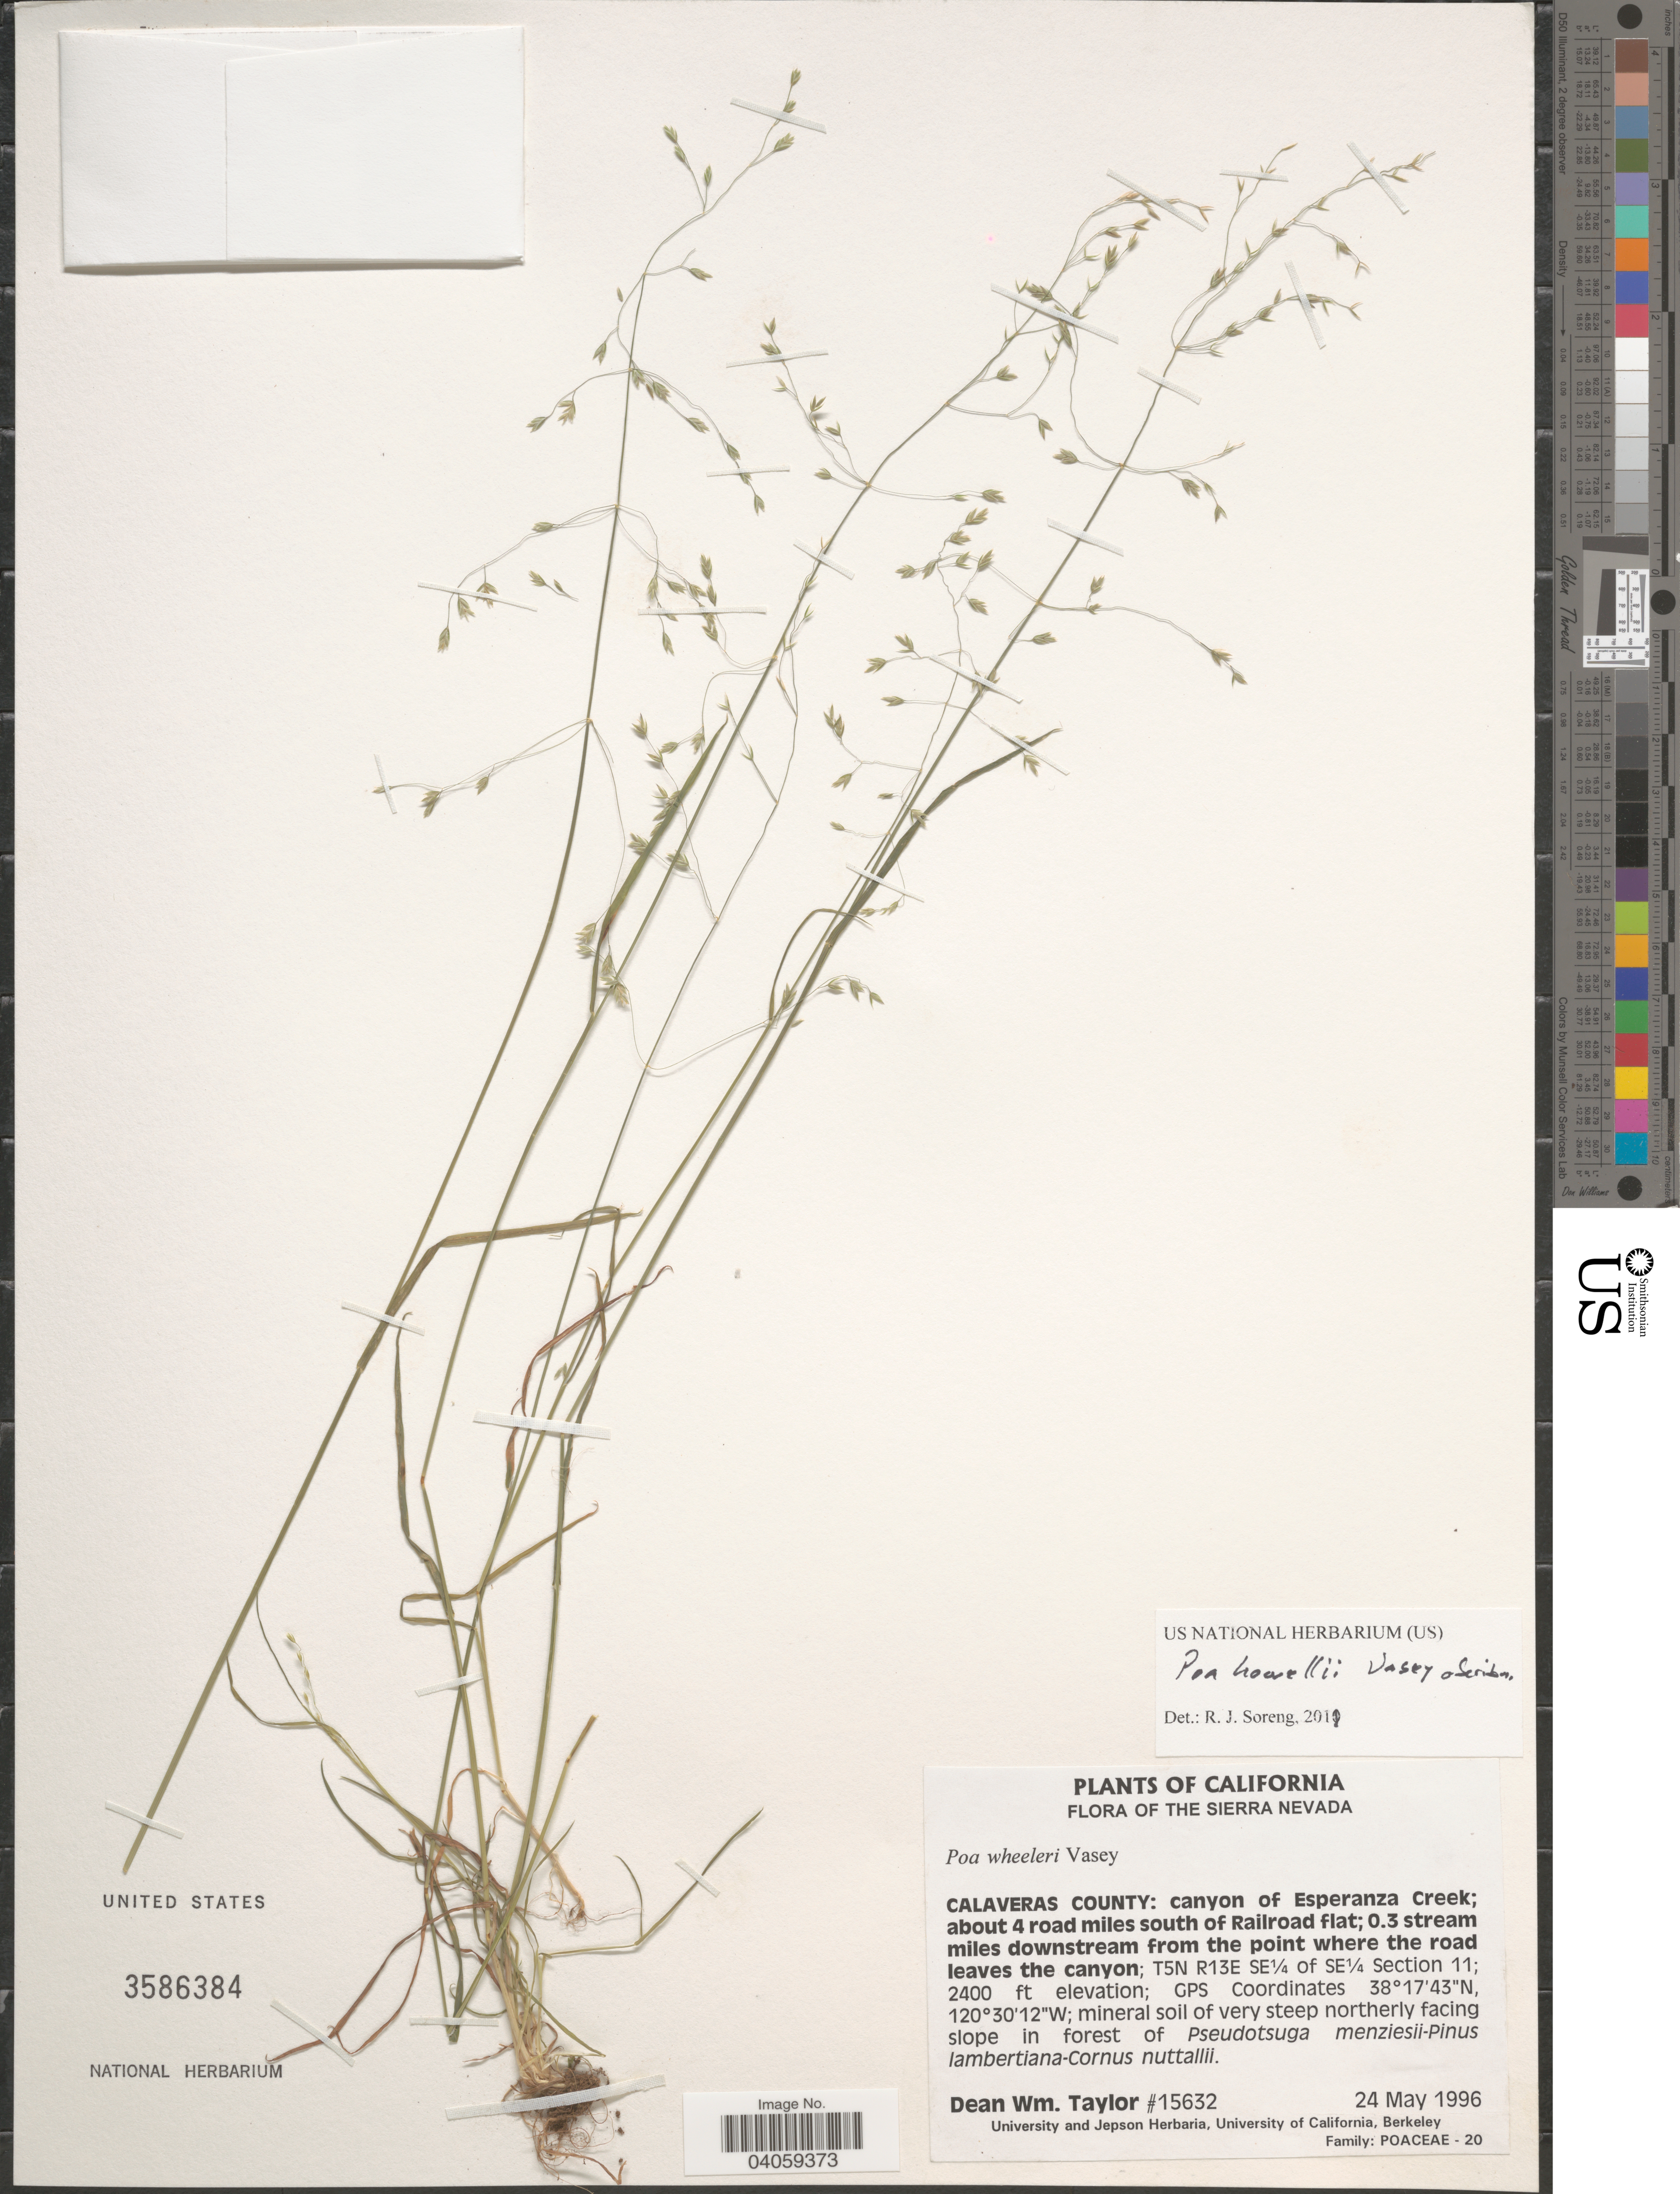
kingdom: Plantae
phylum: Tracheophyta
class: Liliopsida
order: Poales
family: Poaceae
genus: Poa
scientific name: Poa howellii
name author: Vasey & Scribn.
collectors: D. W. Taylor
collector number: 15632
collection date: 1996-05-24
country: United States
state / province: California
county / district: Calaveras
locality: Sierra Nevada. Calaveras County: canyon of Esperanza Creek; about 4 road miles south of Railroad flat; 0.3 stream miles downstream from the point where the road leaves the canyon; T5N R13E SE¼ of SE¼ Section 11.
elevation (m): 732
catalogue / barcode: US 3586384